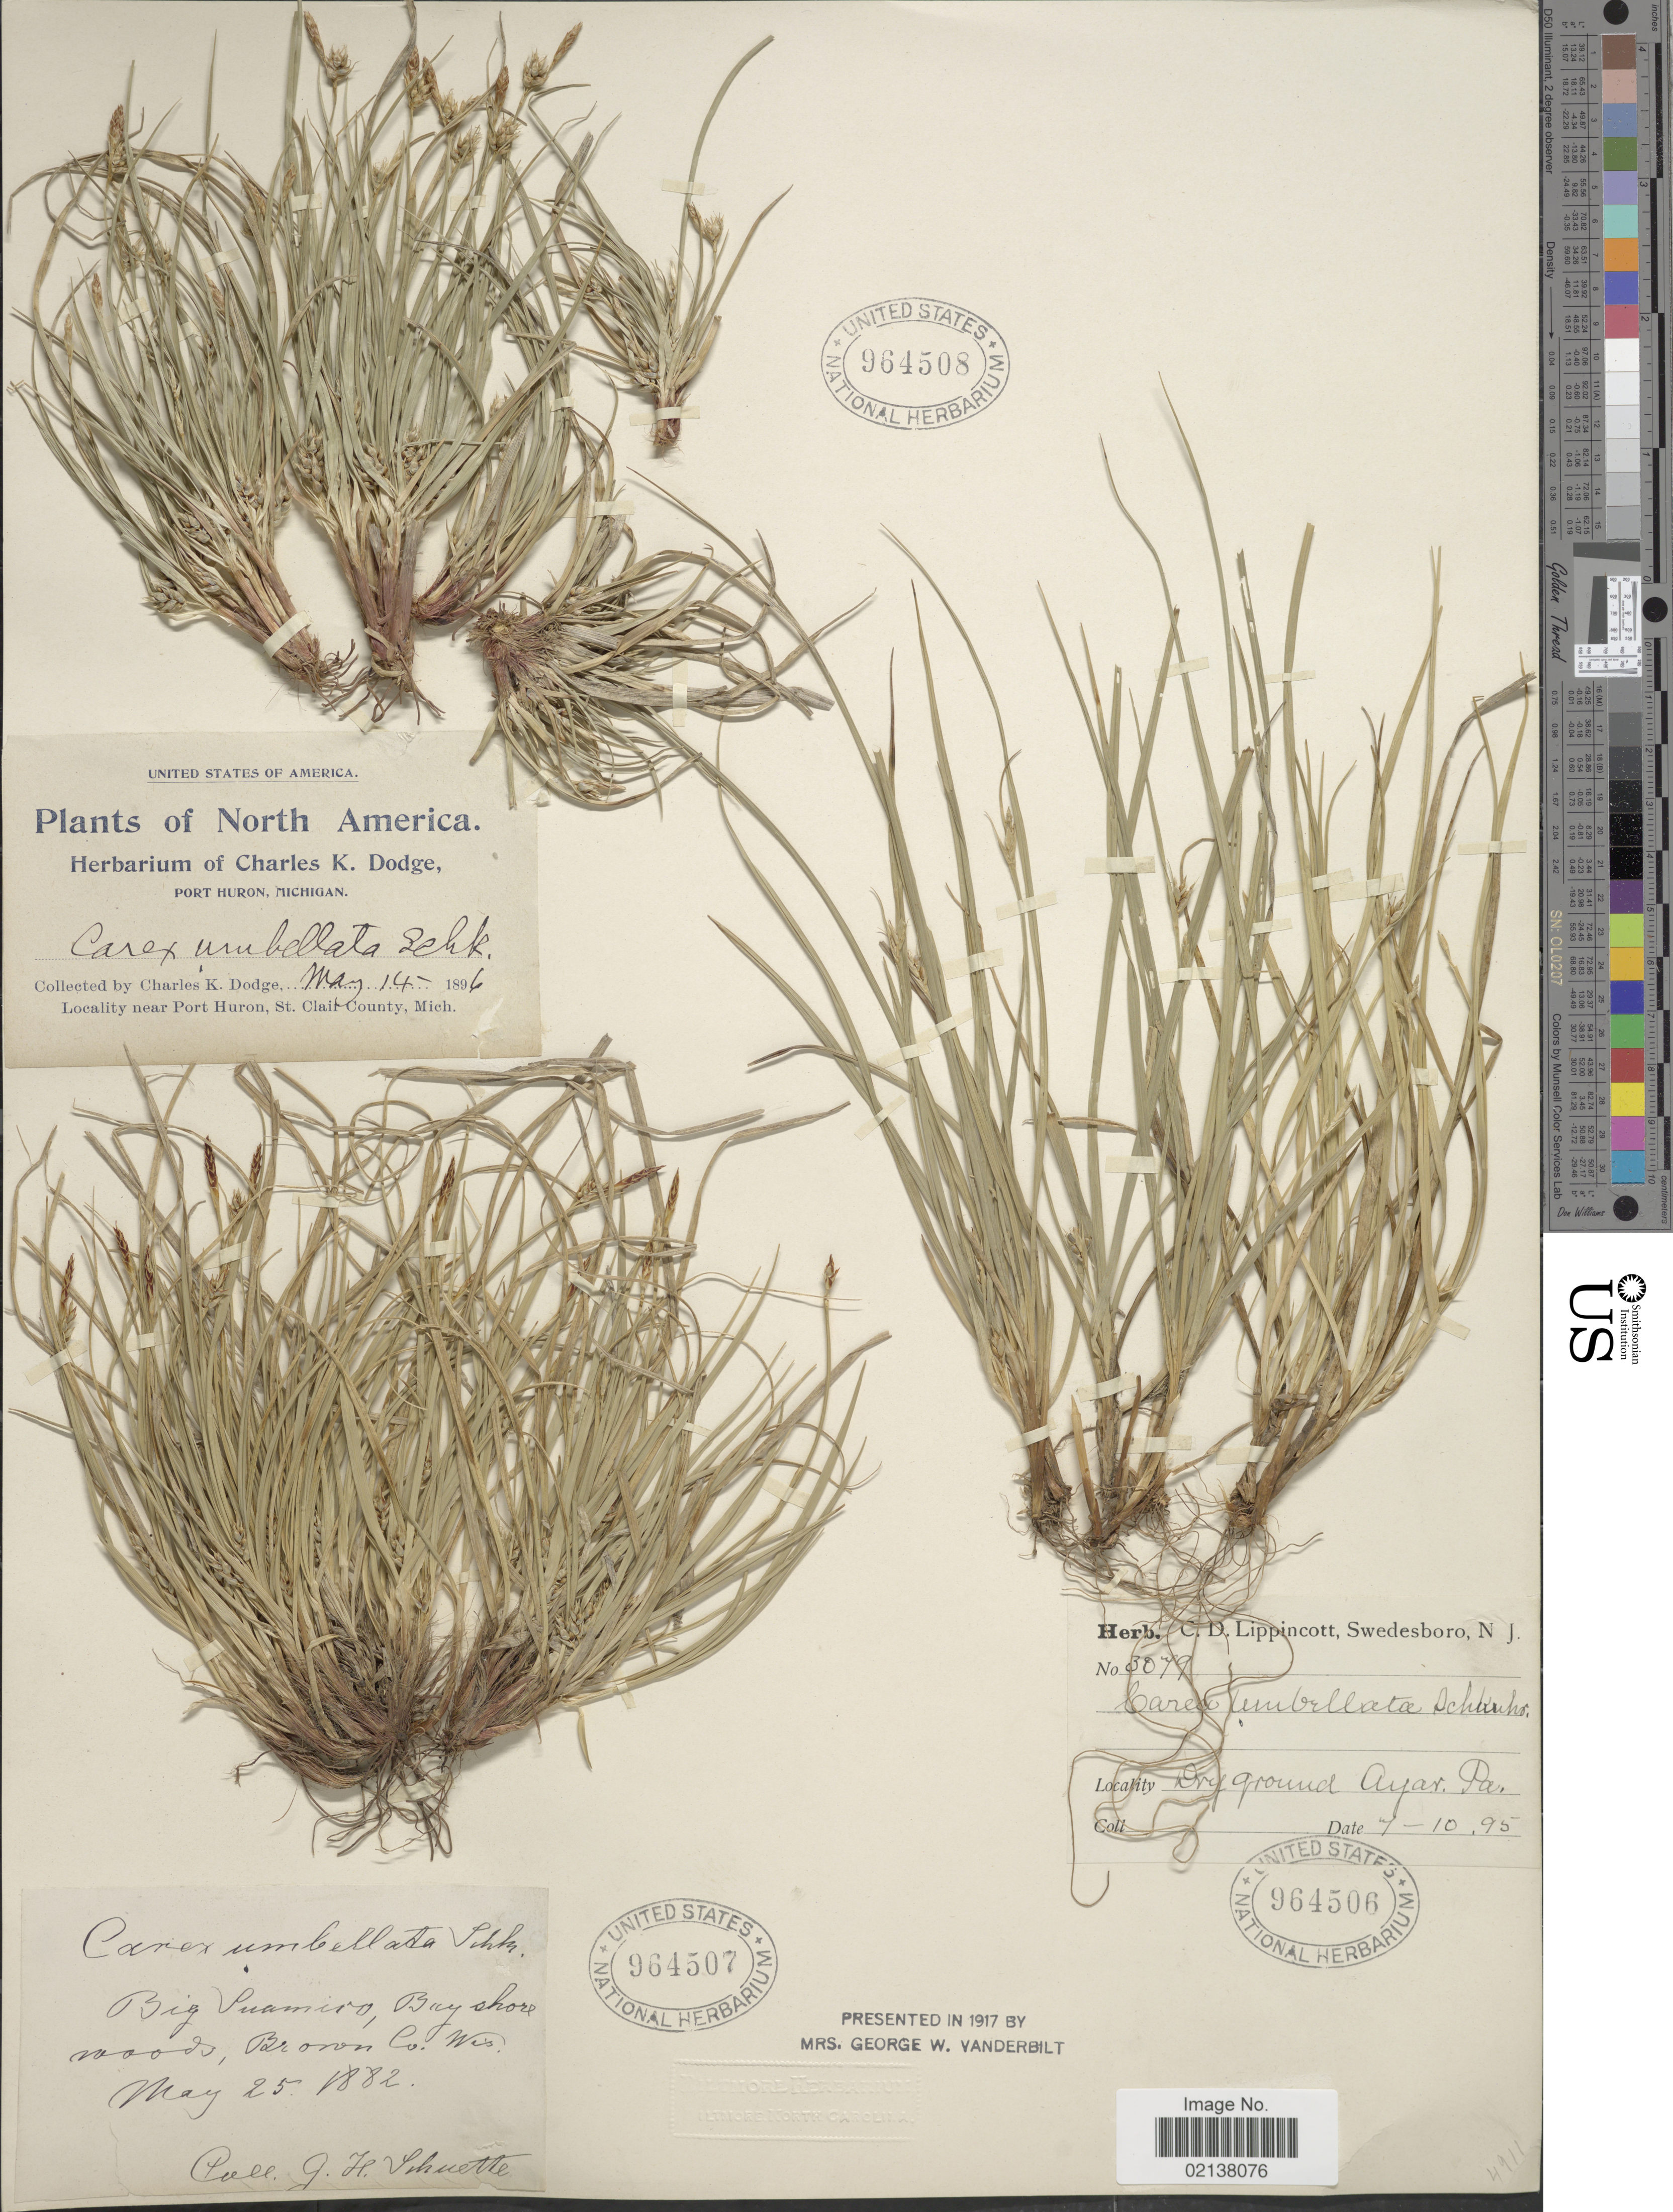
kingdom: Plantae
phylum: Tracheophyta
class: Liliopsida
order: Poales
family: Cyperaceae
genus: Carex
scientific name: Carex umbellata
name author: Schkuhr ex Willd.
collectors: C. Dodge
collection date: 1896-05-14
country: United States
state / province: Michigan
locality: Port Huron, Michigan. Near Port Huron, St. Clair County, Mich.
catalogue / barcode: US 964508-3